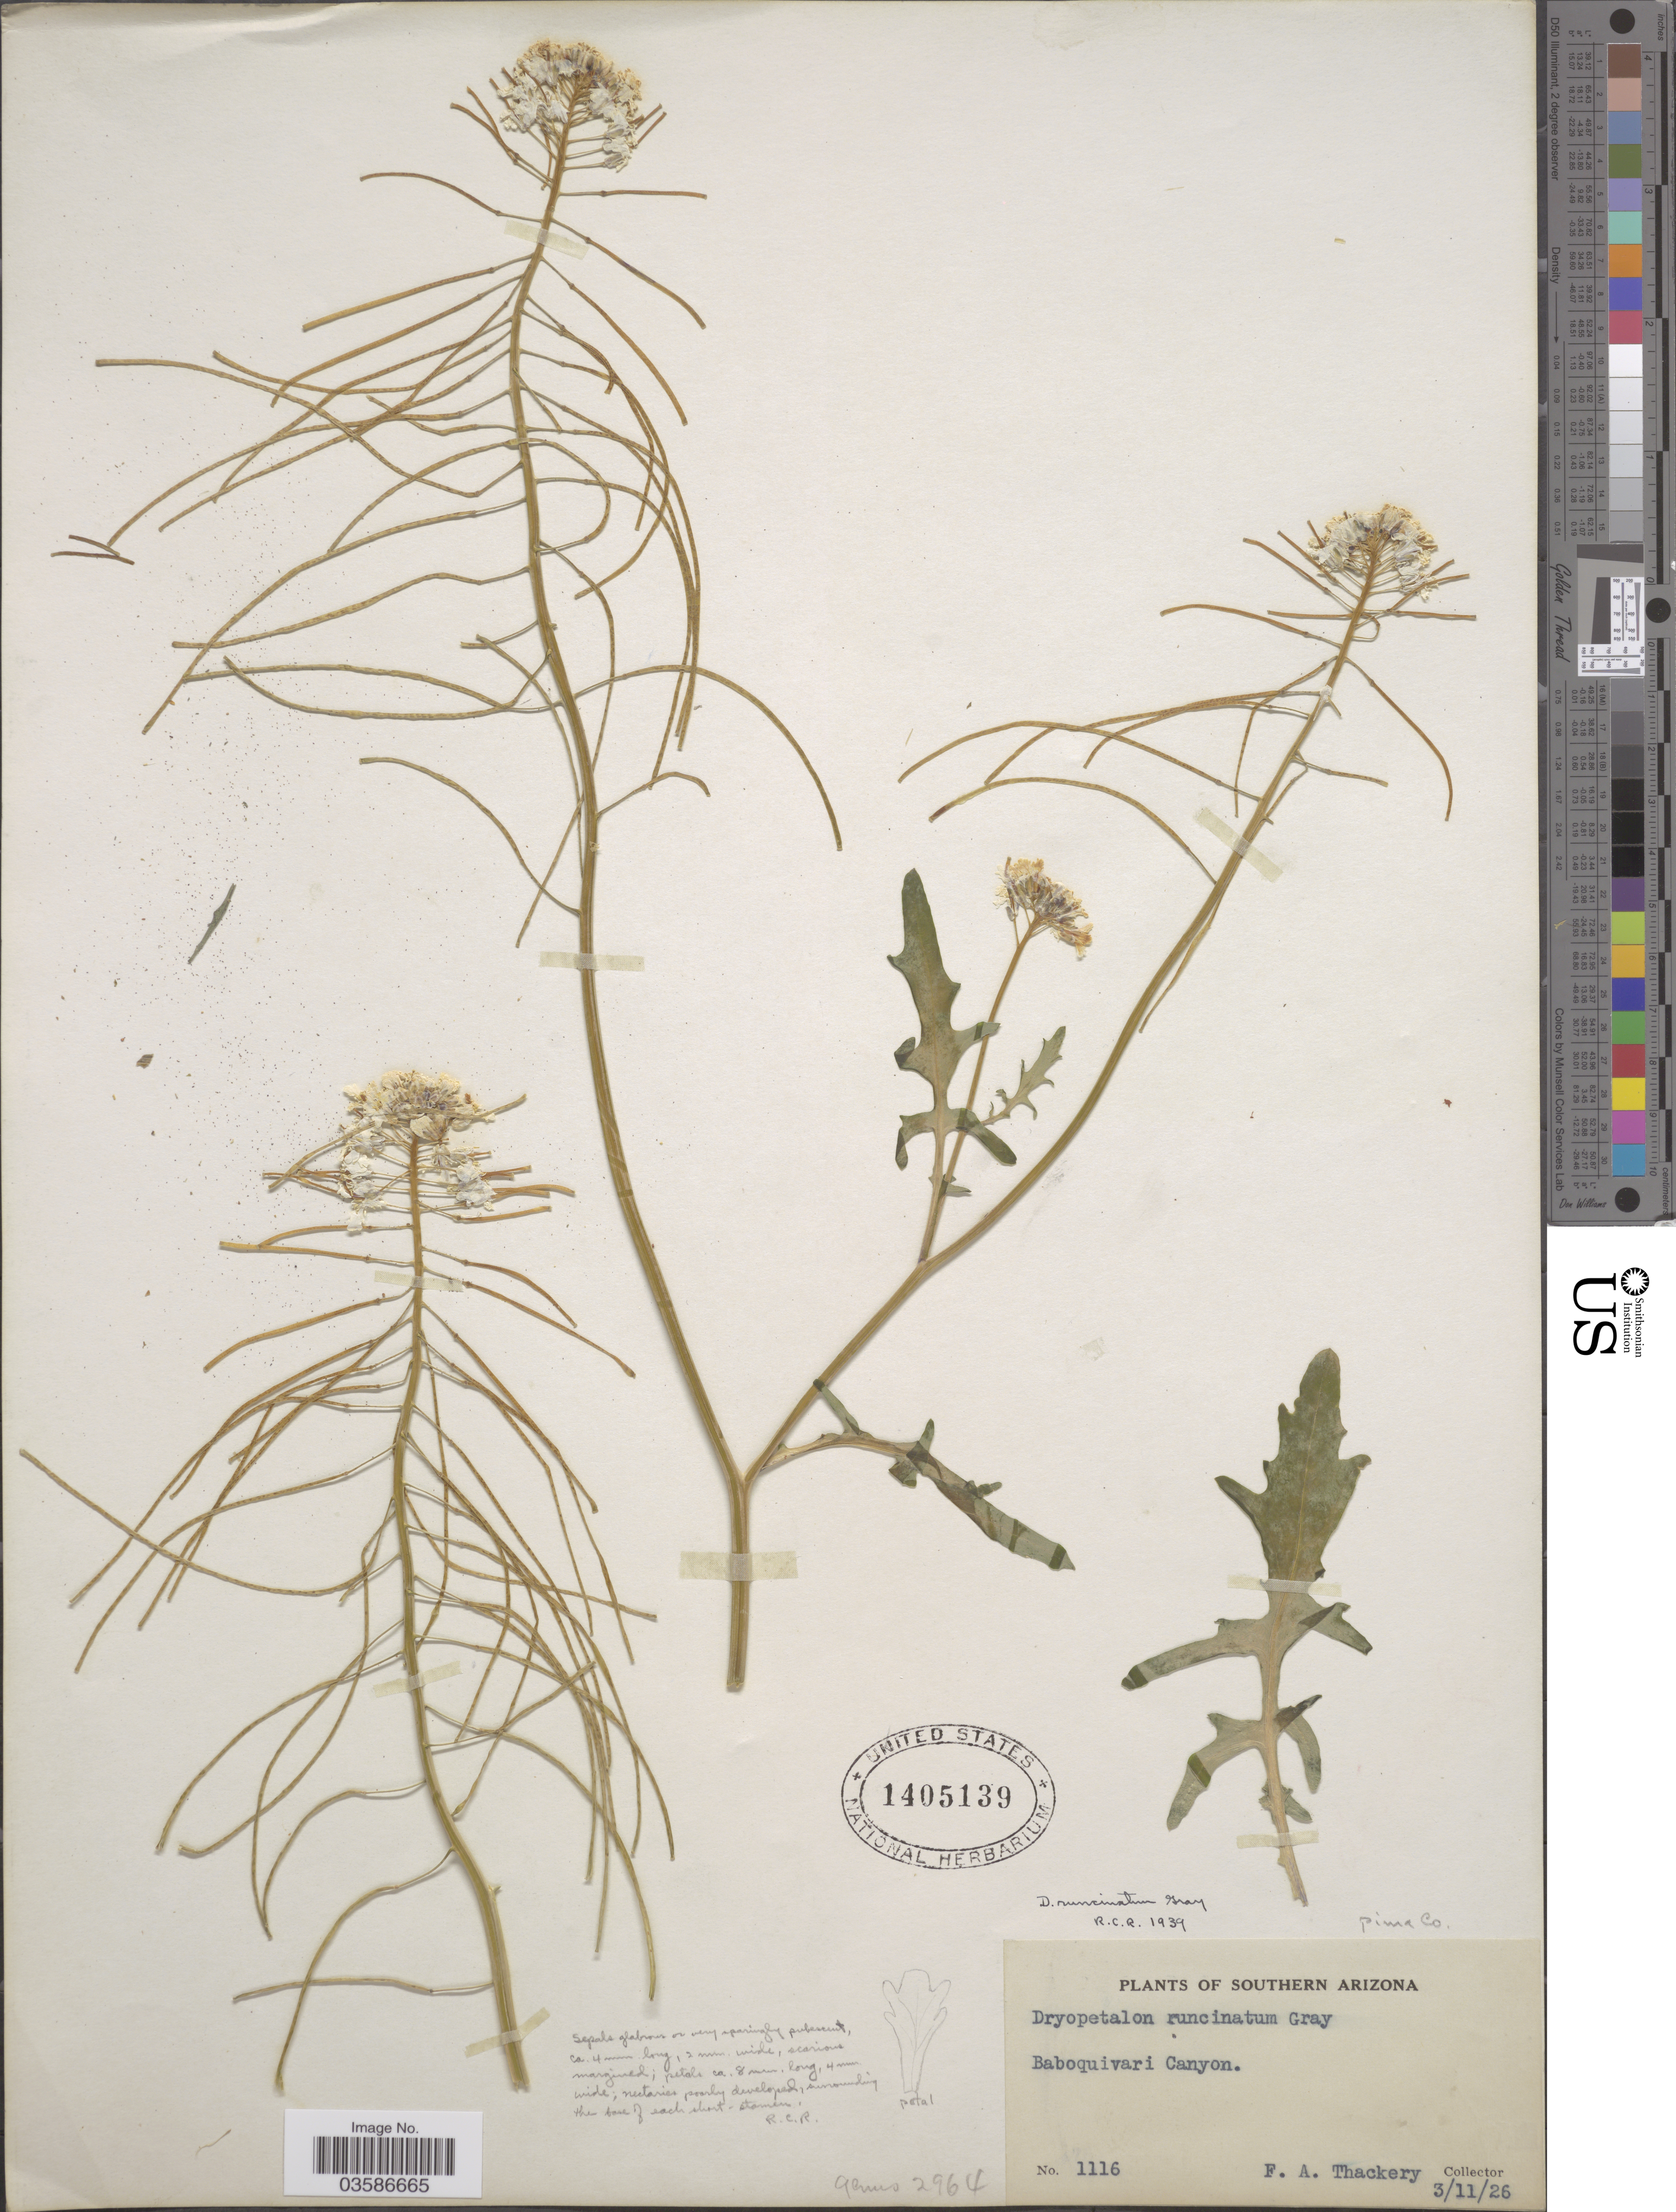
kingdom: Plantae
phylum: Tracheophyta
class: Magnoliopsida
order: Brassicales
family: Brassicaceae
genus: Dryopetalon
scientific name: Dryopetalon runcinatum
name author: A. Gray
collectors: F. Thackery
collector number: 1116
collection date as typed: Transcribed d/m/y: 11/3/26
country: United States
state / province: Arizona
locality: Southern Arizona. Pima Co. Baboquivari Canyon.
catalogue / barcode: US 1405139